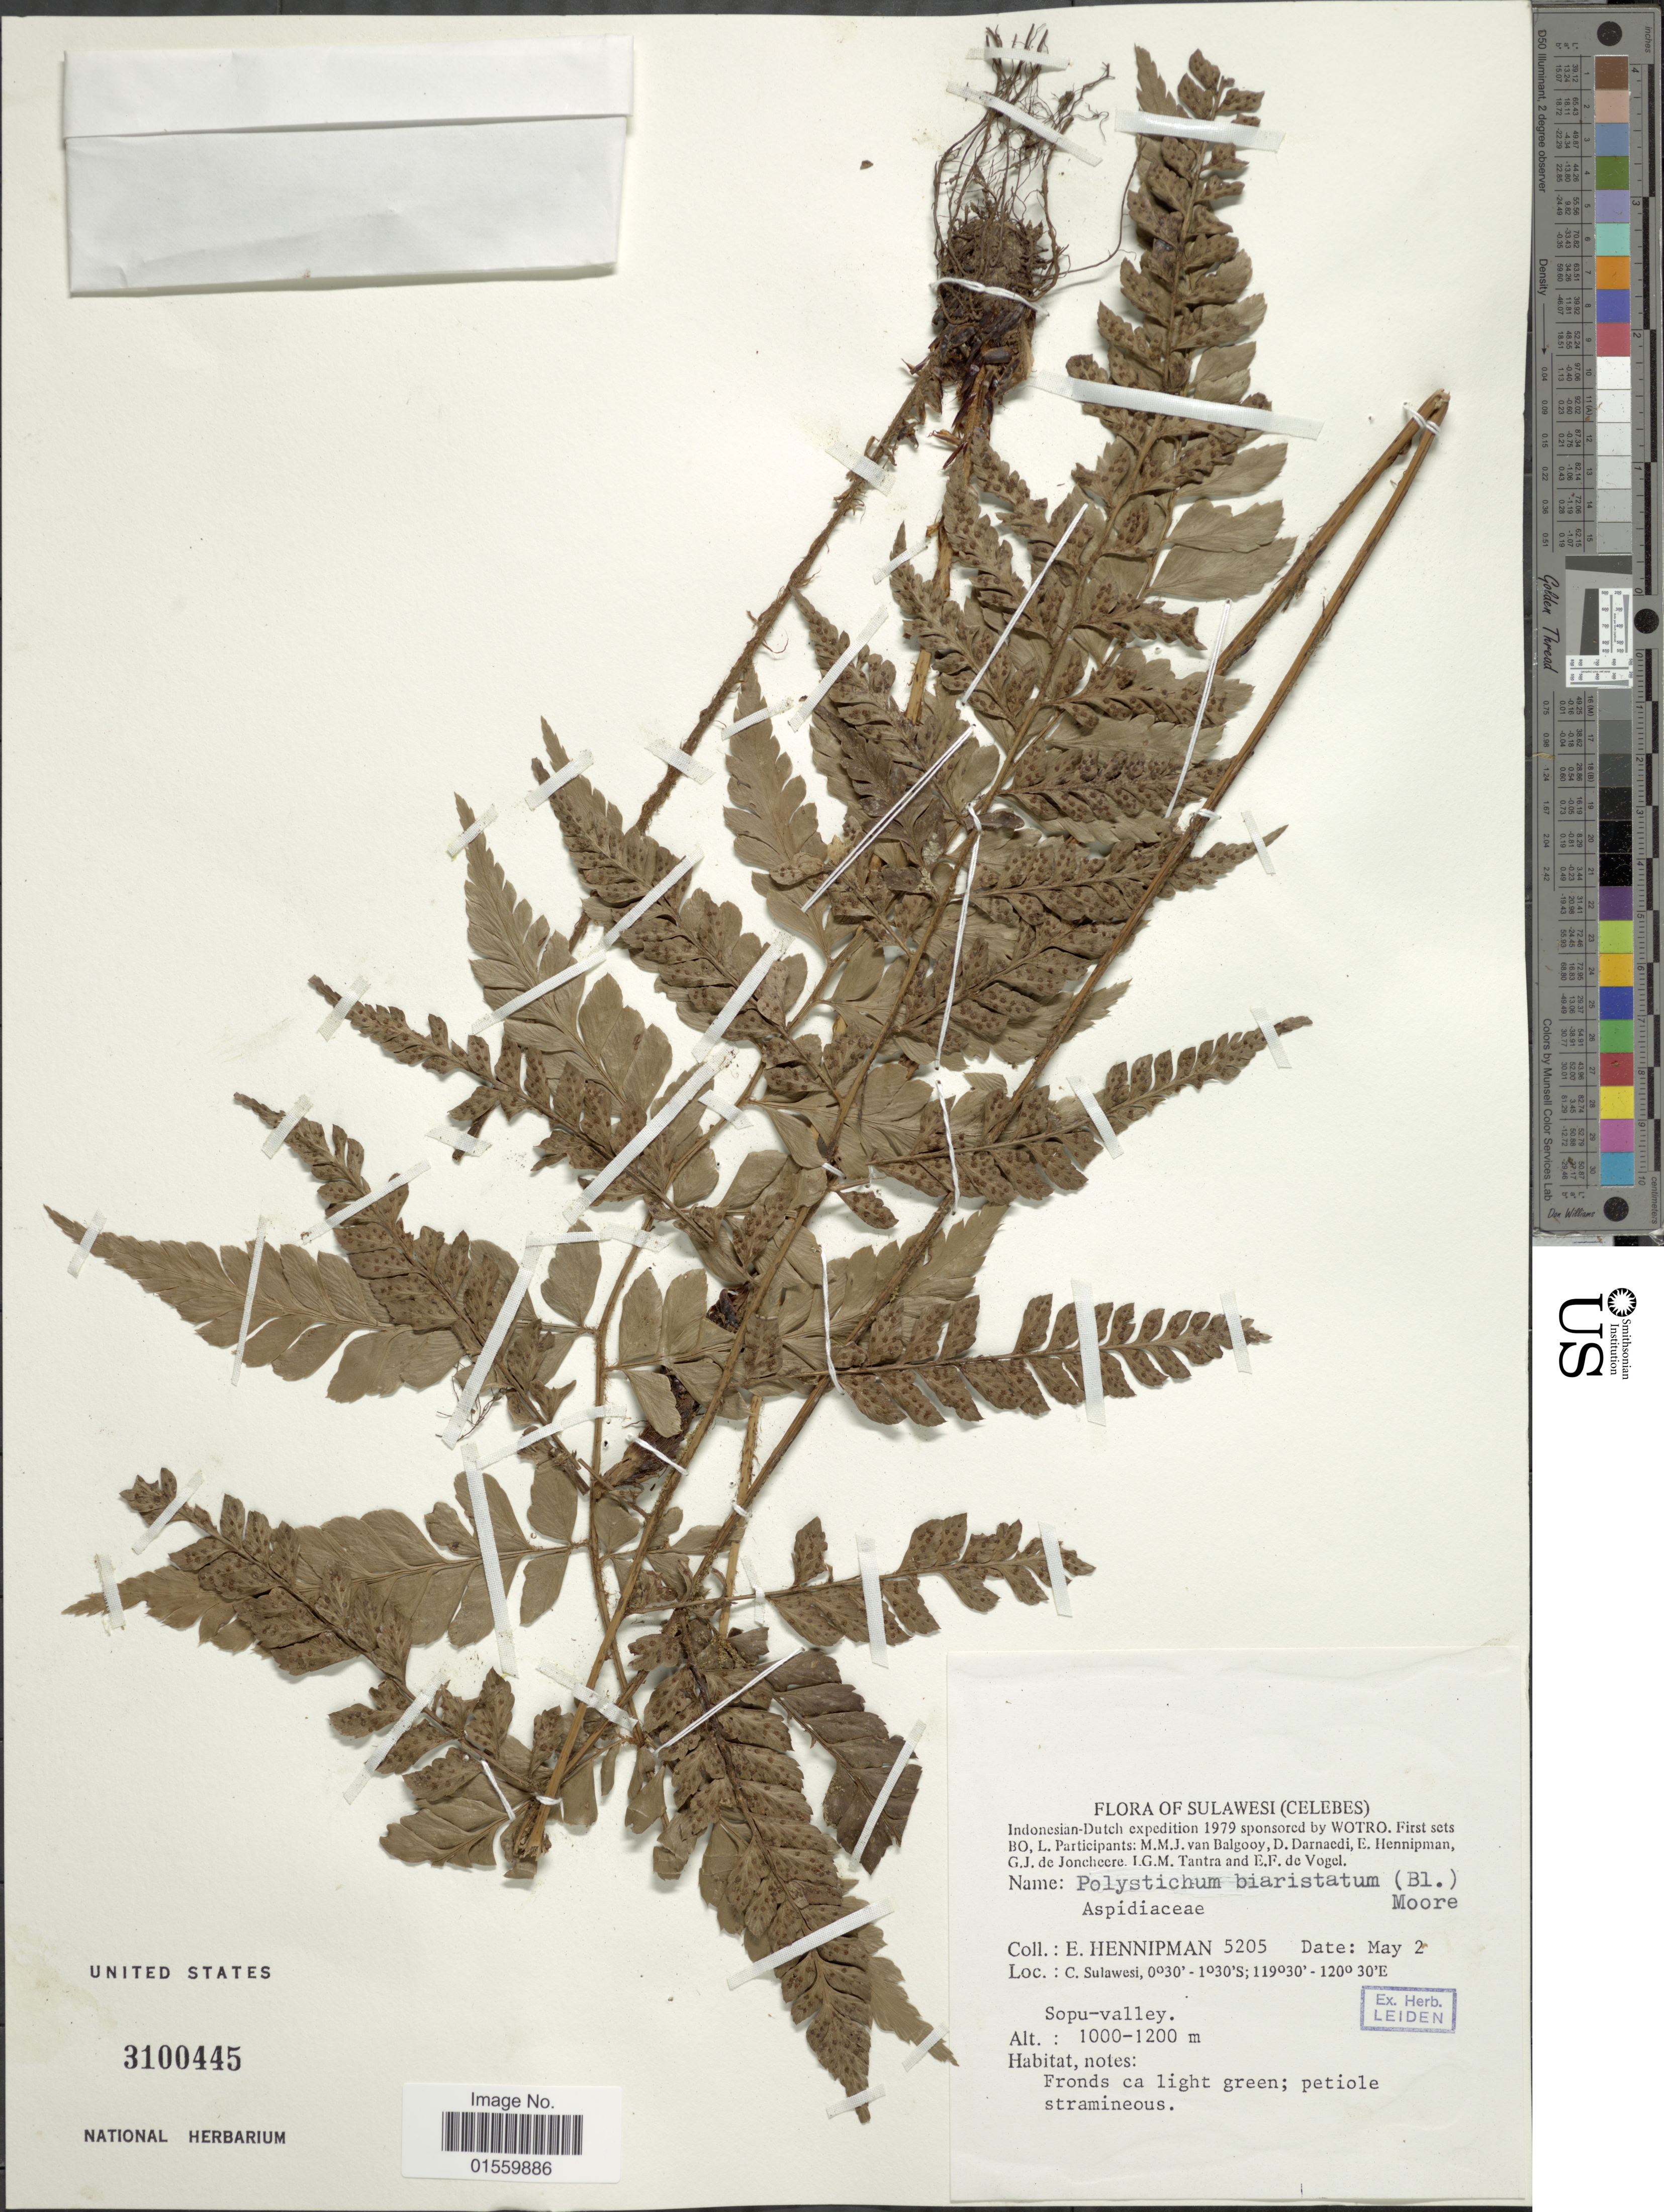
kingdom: Plantae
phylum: Tracheophyta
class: Polypodiopsida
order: Polypodiales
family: Dryopteridaceae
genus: Polystichum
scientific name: Polystichum biaristatum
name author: (Blume) T. Moore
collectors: E. Hennipman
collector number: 5205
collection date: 1979-05-02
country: Indonesia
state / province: Sulawesi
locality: Sulawesi (Celebes), C. Sulawesi, Sopu-valley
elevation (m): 1000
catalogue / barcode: US 3100445